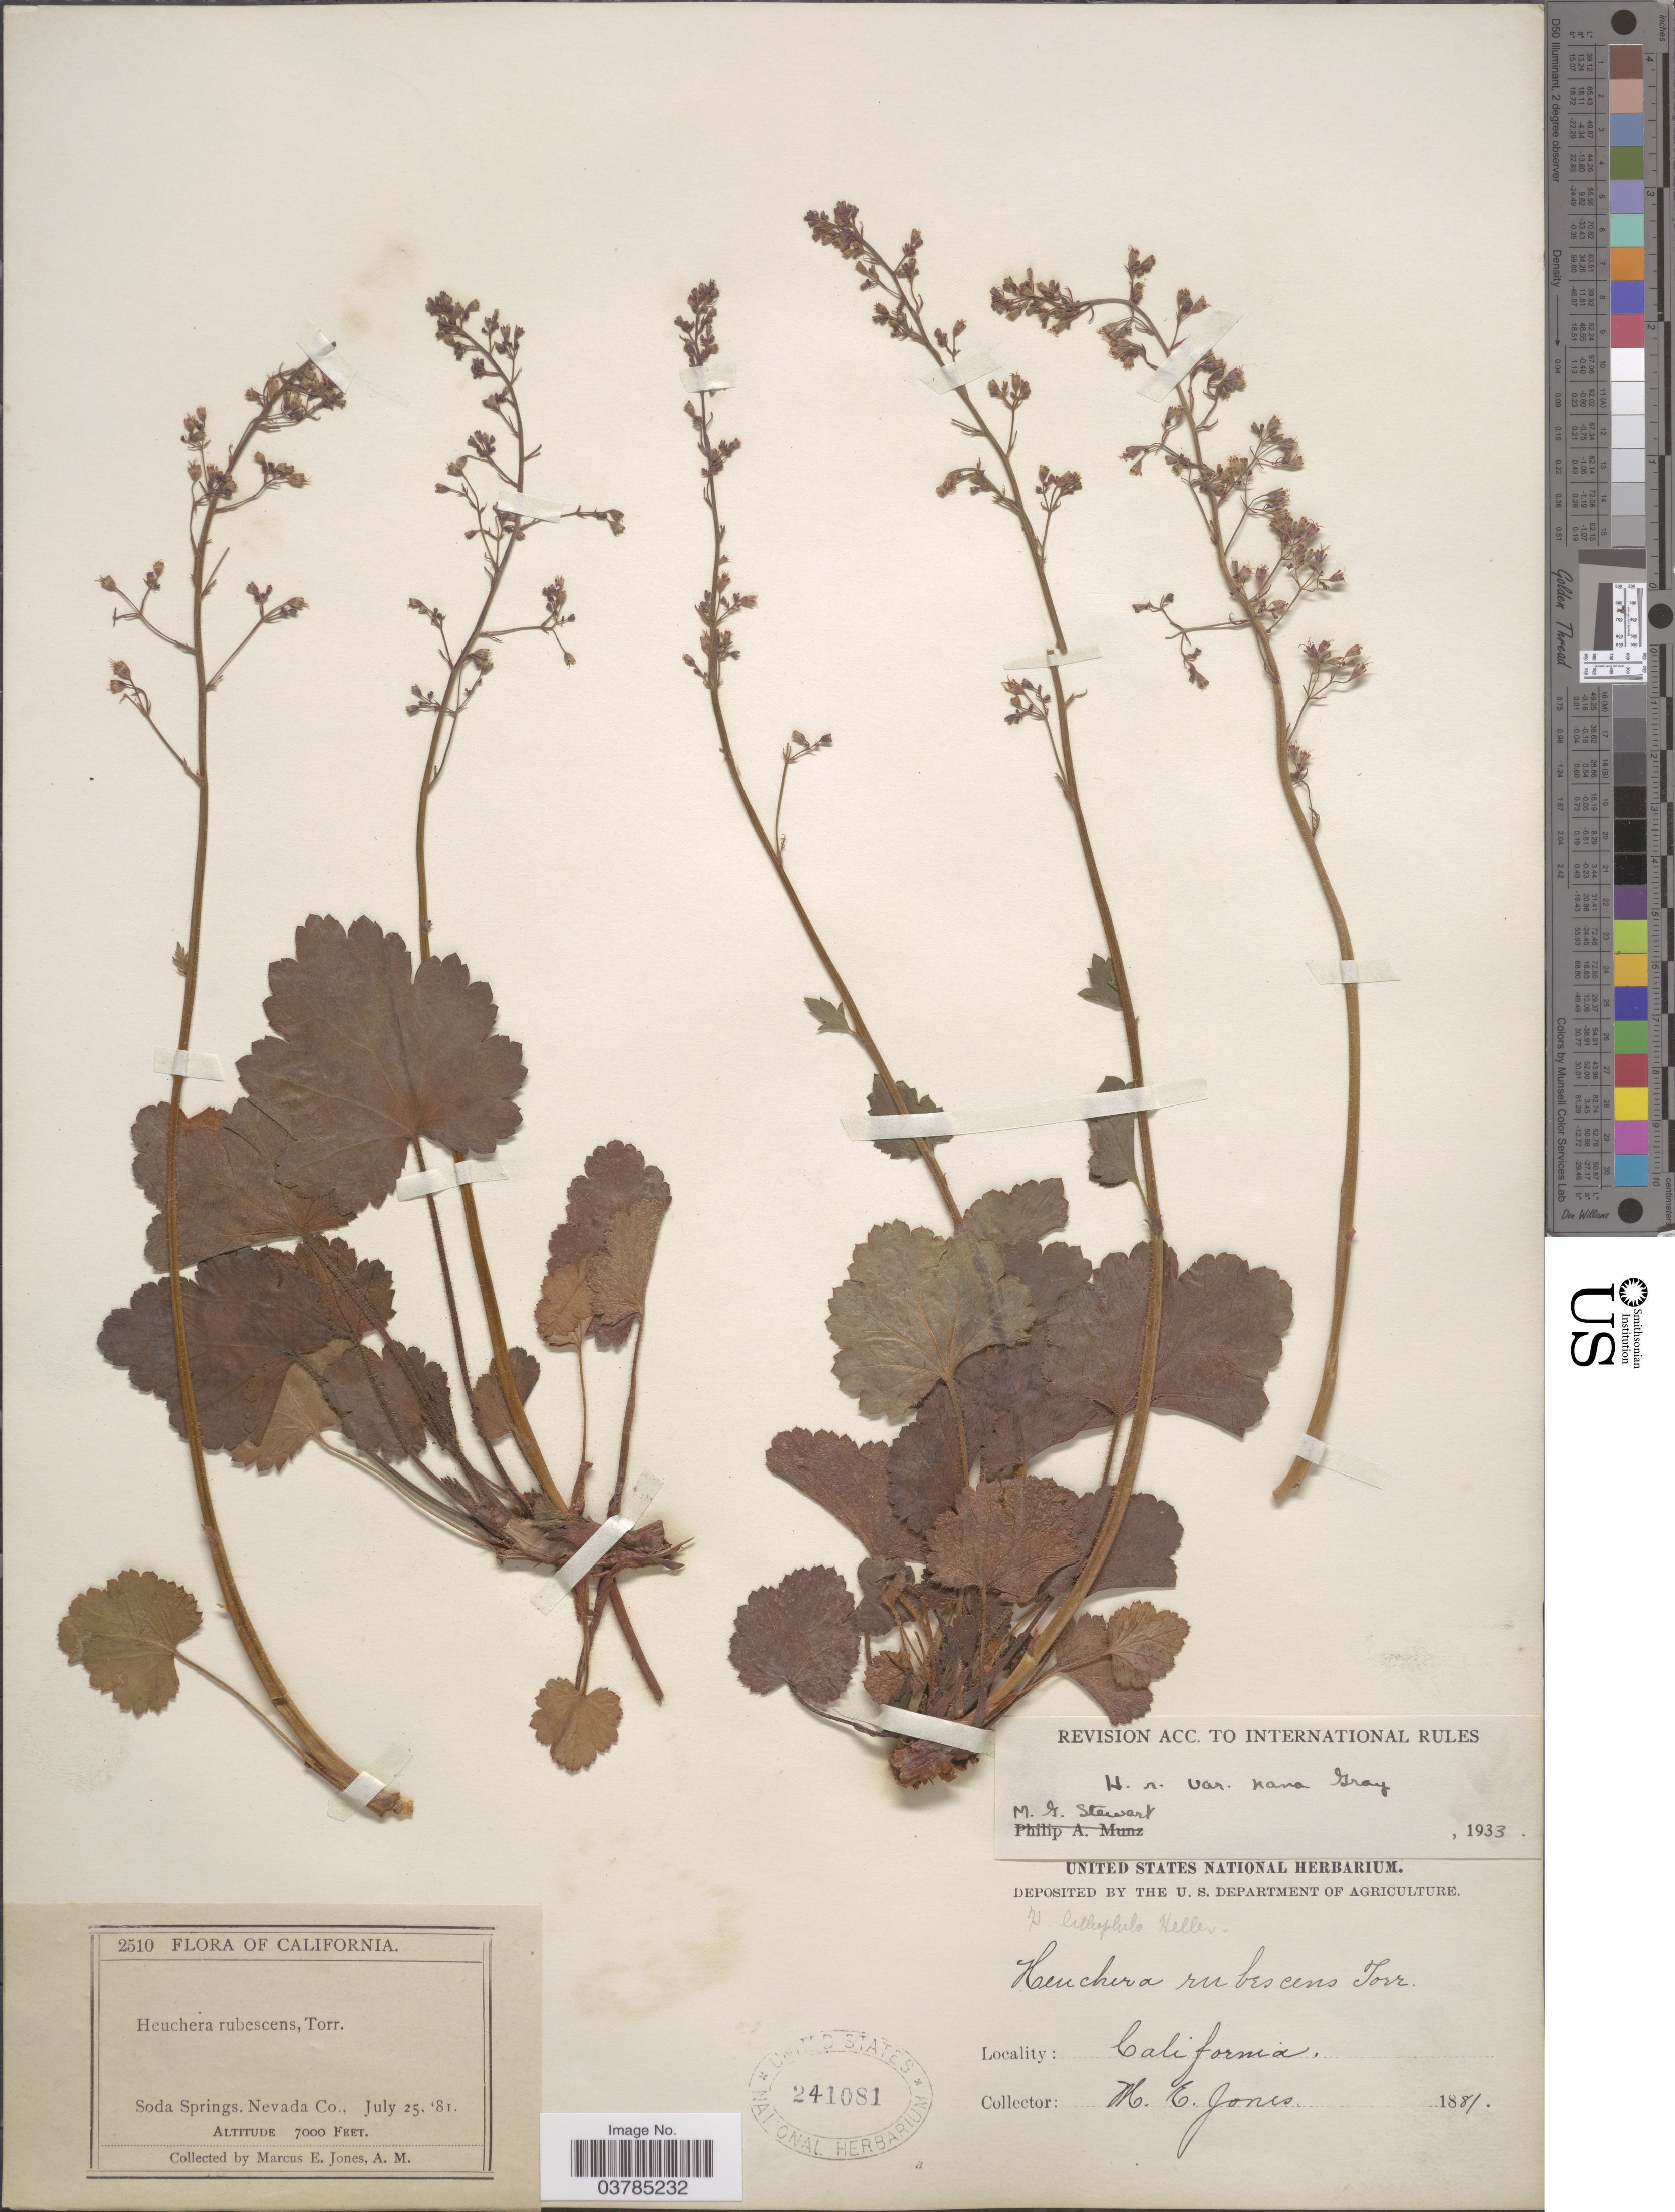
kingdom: Plantae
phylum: Tracheophyta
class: Magnoliopsida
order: Saxifragales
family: Saxifragaceae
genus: Heuchera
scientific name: Heuchera rubescens var. nana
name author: A. Gray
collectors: M. E. Jones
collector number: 2510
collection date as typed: Transcribed d/m/y: 25/7/81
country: United States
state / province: California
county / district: Nevada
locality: Soda Springs. Nevada Co.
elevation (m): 2134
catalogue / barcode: US 241081